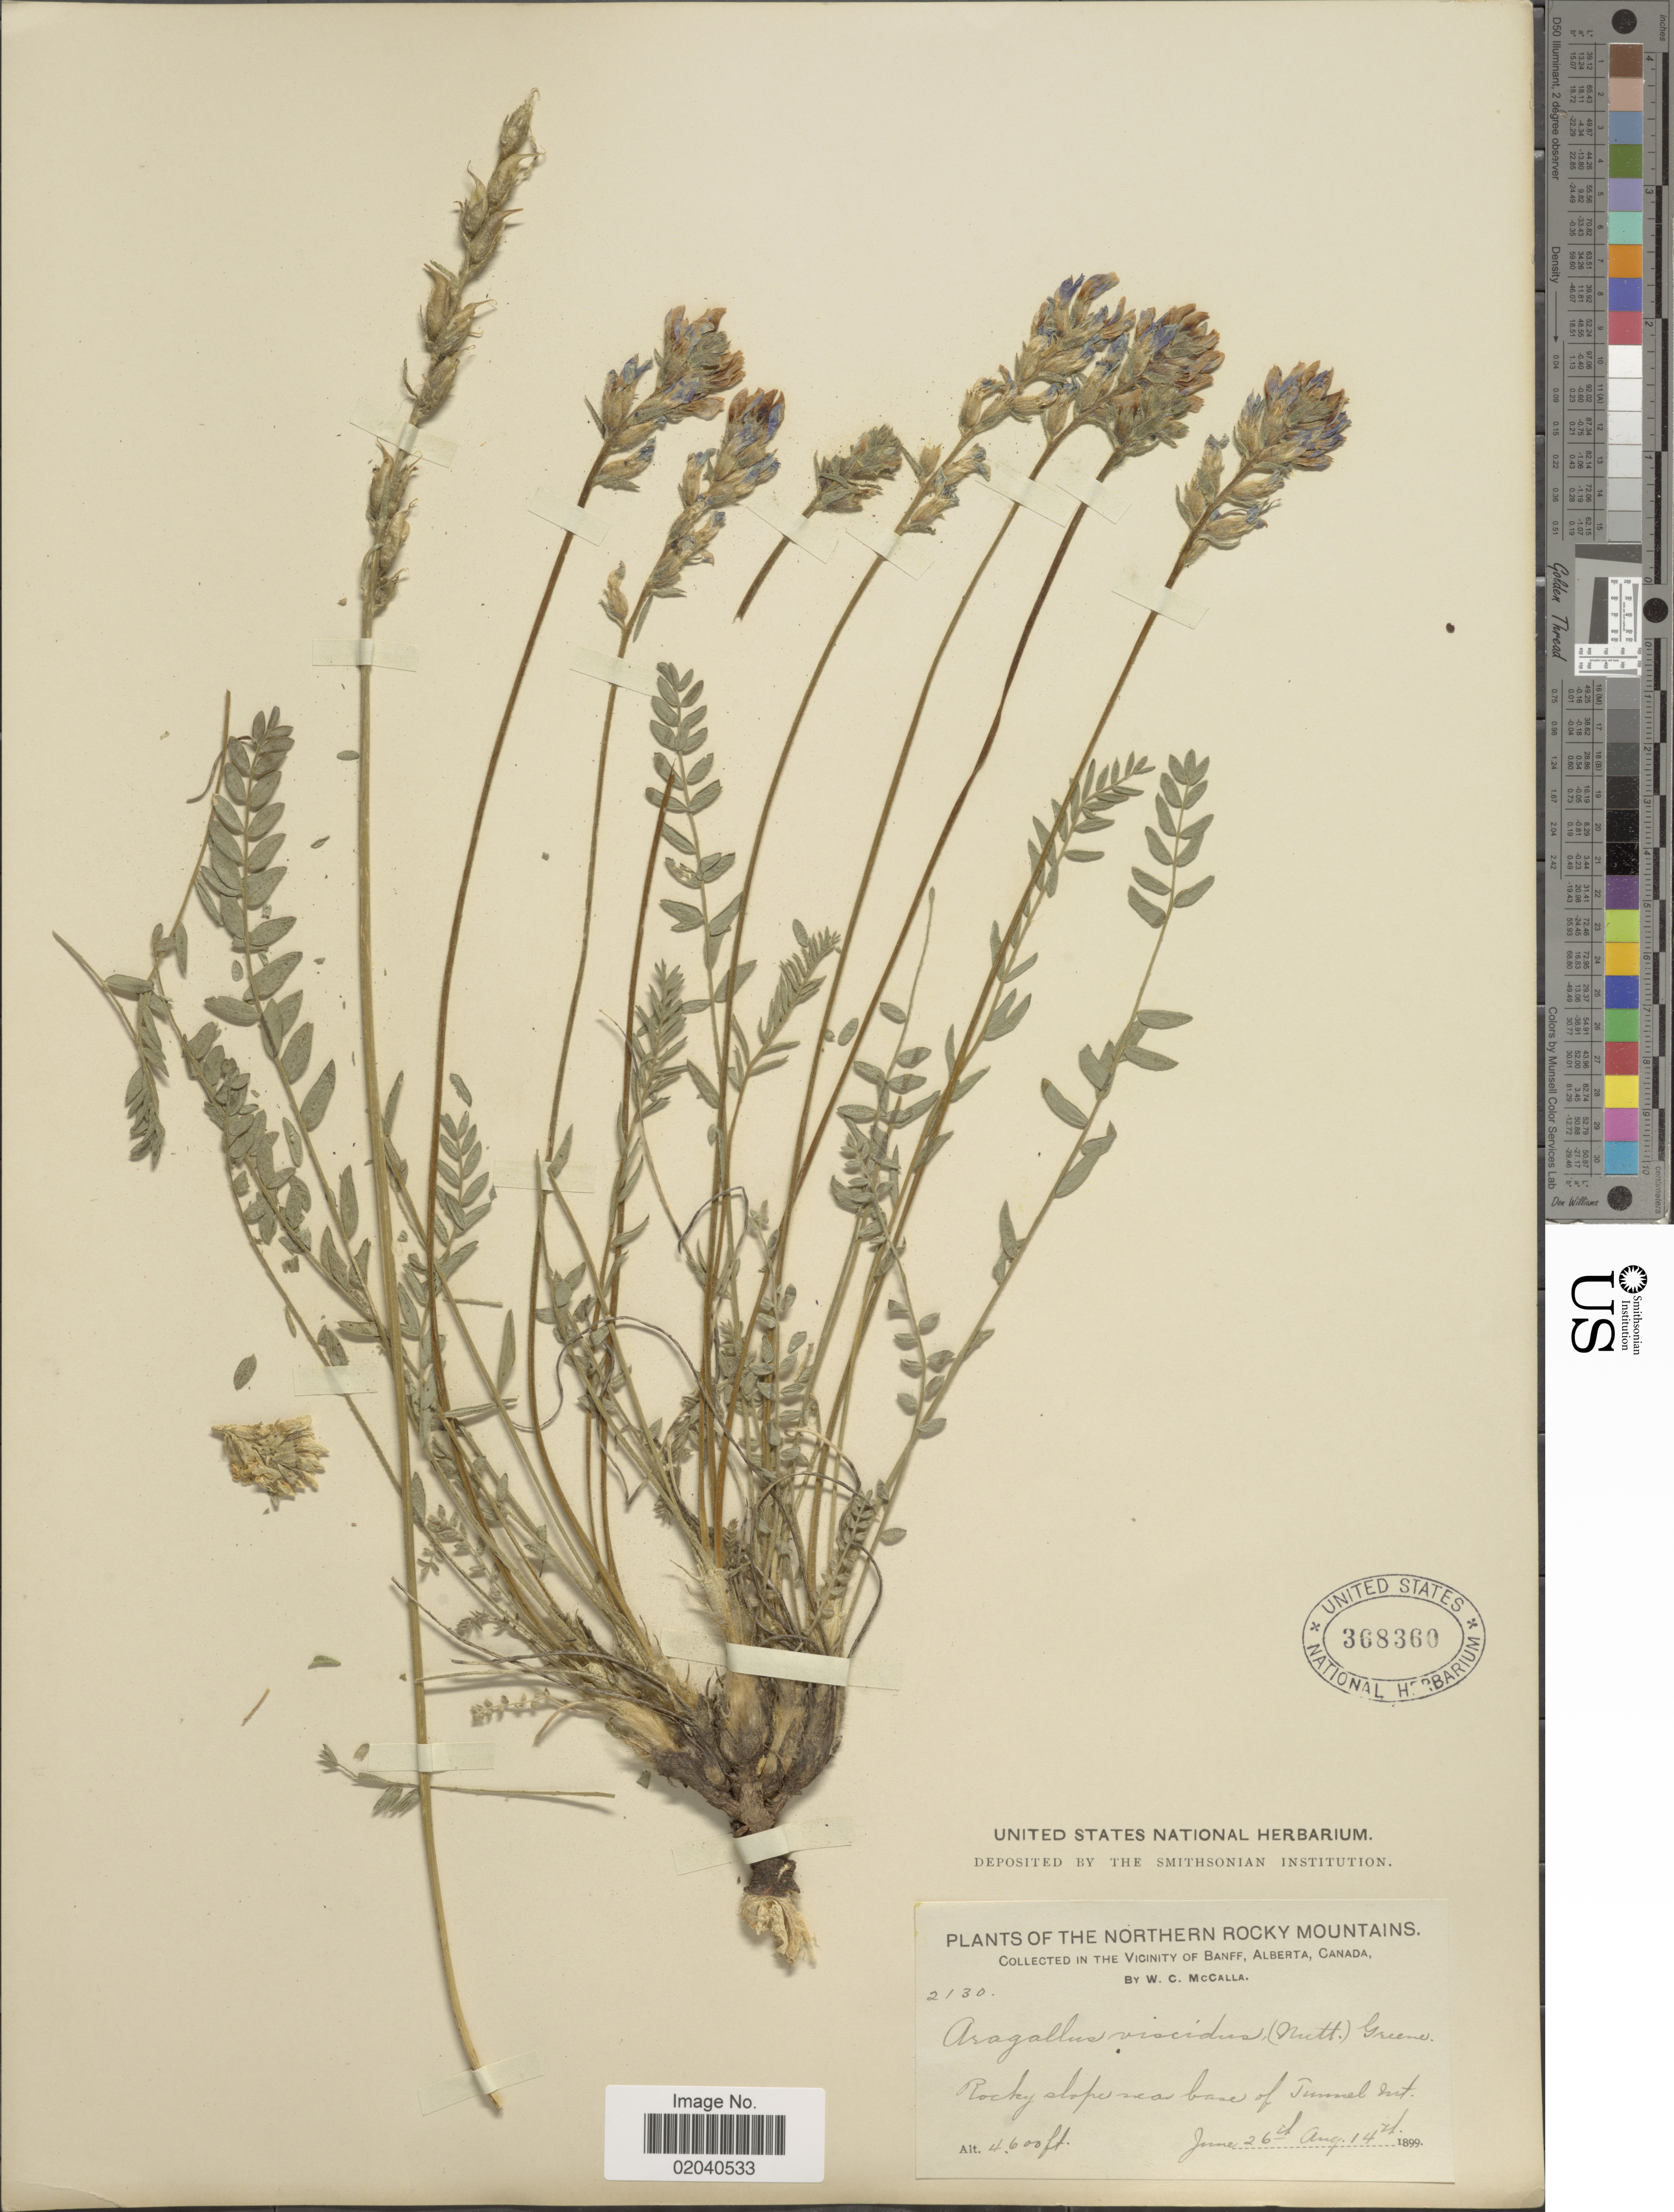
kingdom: Plantae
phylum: Tracheophyta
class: Magnoliopsida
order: Fabales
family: Fabaceae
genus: Oxytropis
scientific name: Oxytropis viscida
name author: Nutt.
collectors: W. McCalla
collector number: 2130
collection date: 1899-06-26/1899-08-14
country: Canada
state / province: Alberta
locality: Northern Rocky Mountains, Vicinity of Banff, Rocky slopes near base of Tunnel Mt.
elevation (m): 1402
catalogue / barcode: US 368360